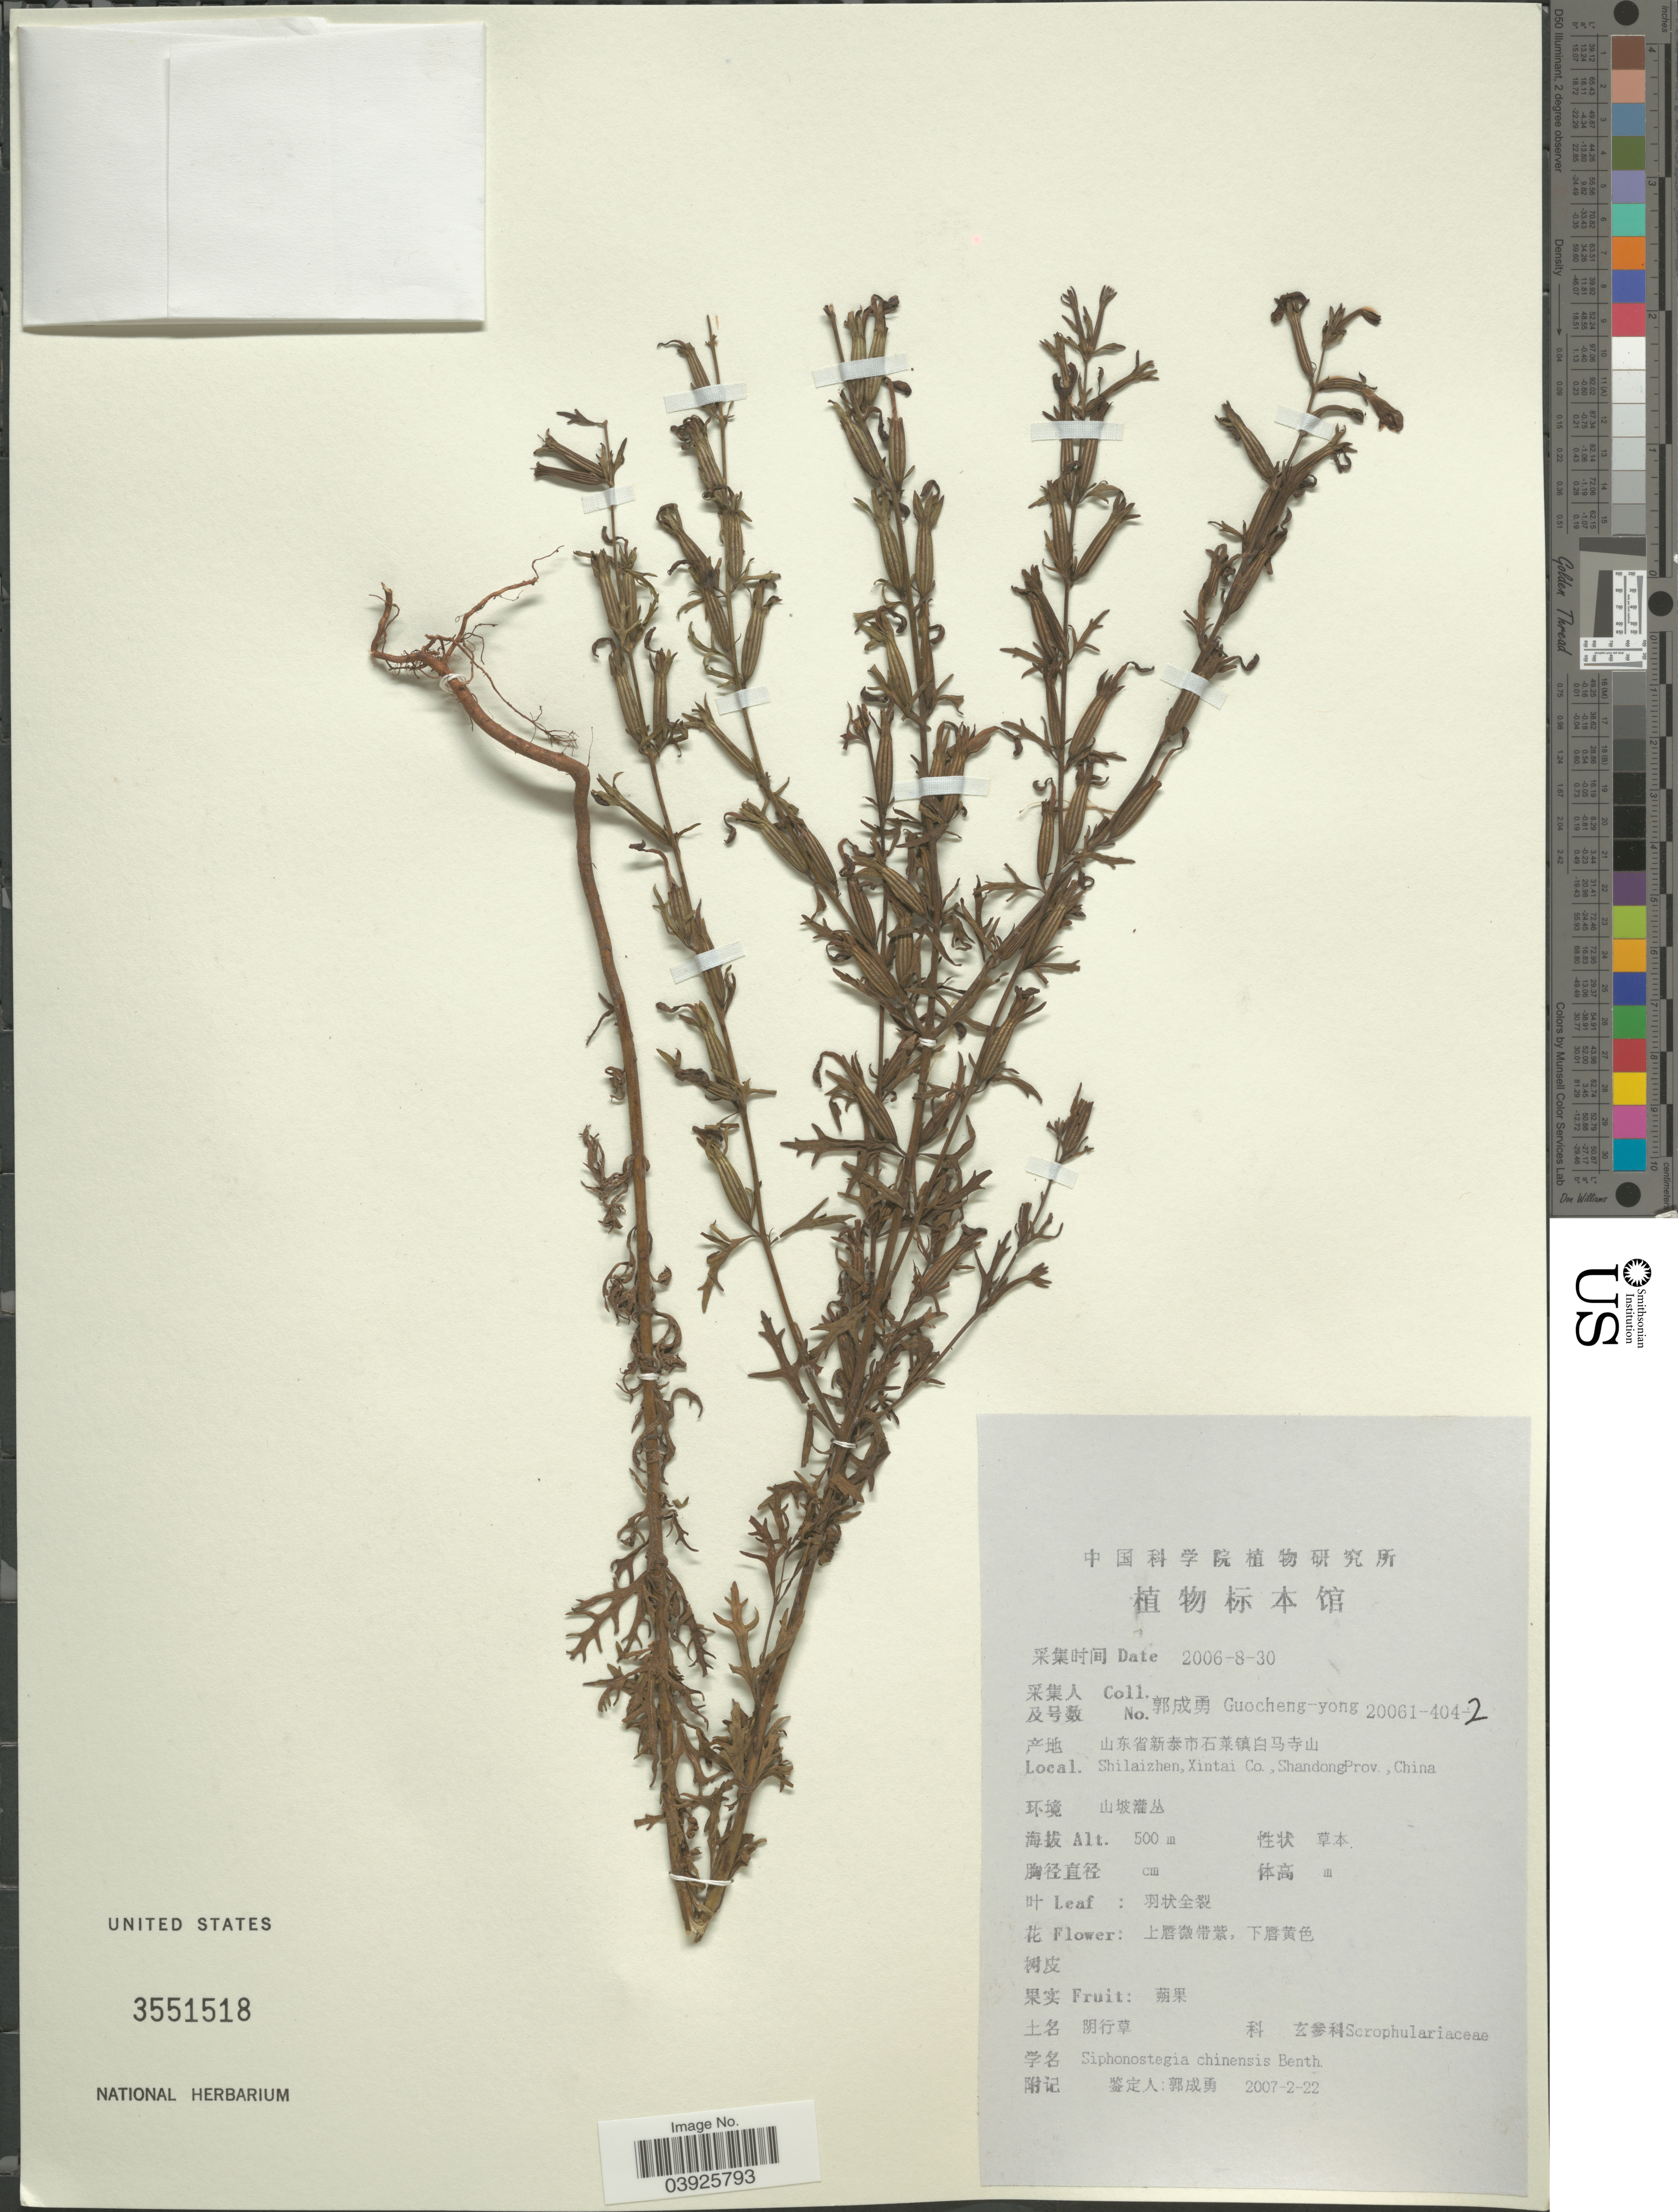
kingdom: Plantae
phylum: Tracheophyta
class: Magnoliopsida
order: Lamiales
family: Orobanchaceae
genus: Siphonostegia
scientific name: Siphonostegia chinensis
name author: Benth.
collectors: Guo cheng-yong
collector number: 20061-404-2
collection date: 2006-08-30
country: China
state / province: Shandong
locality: Shilaizhen, Xintai Co.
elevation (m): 500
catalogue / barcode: US 3551518